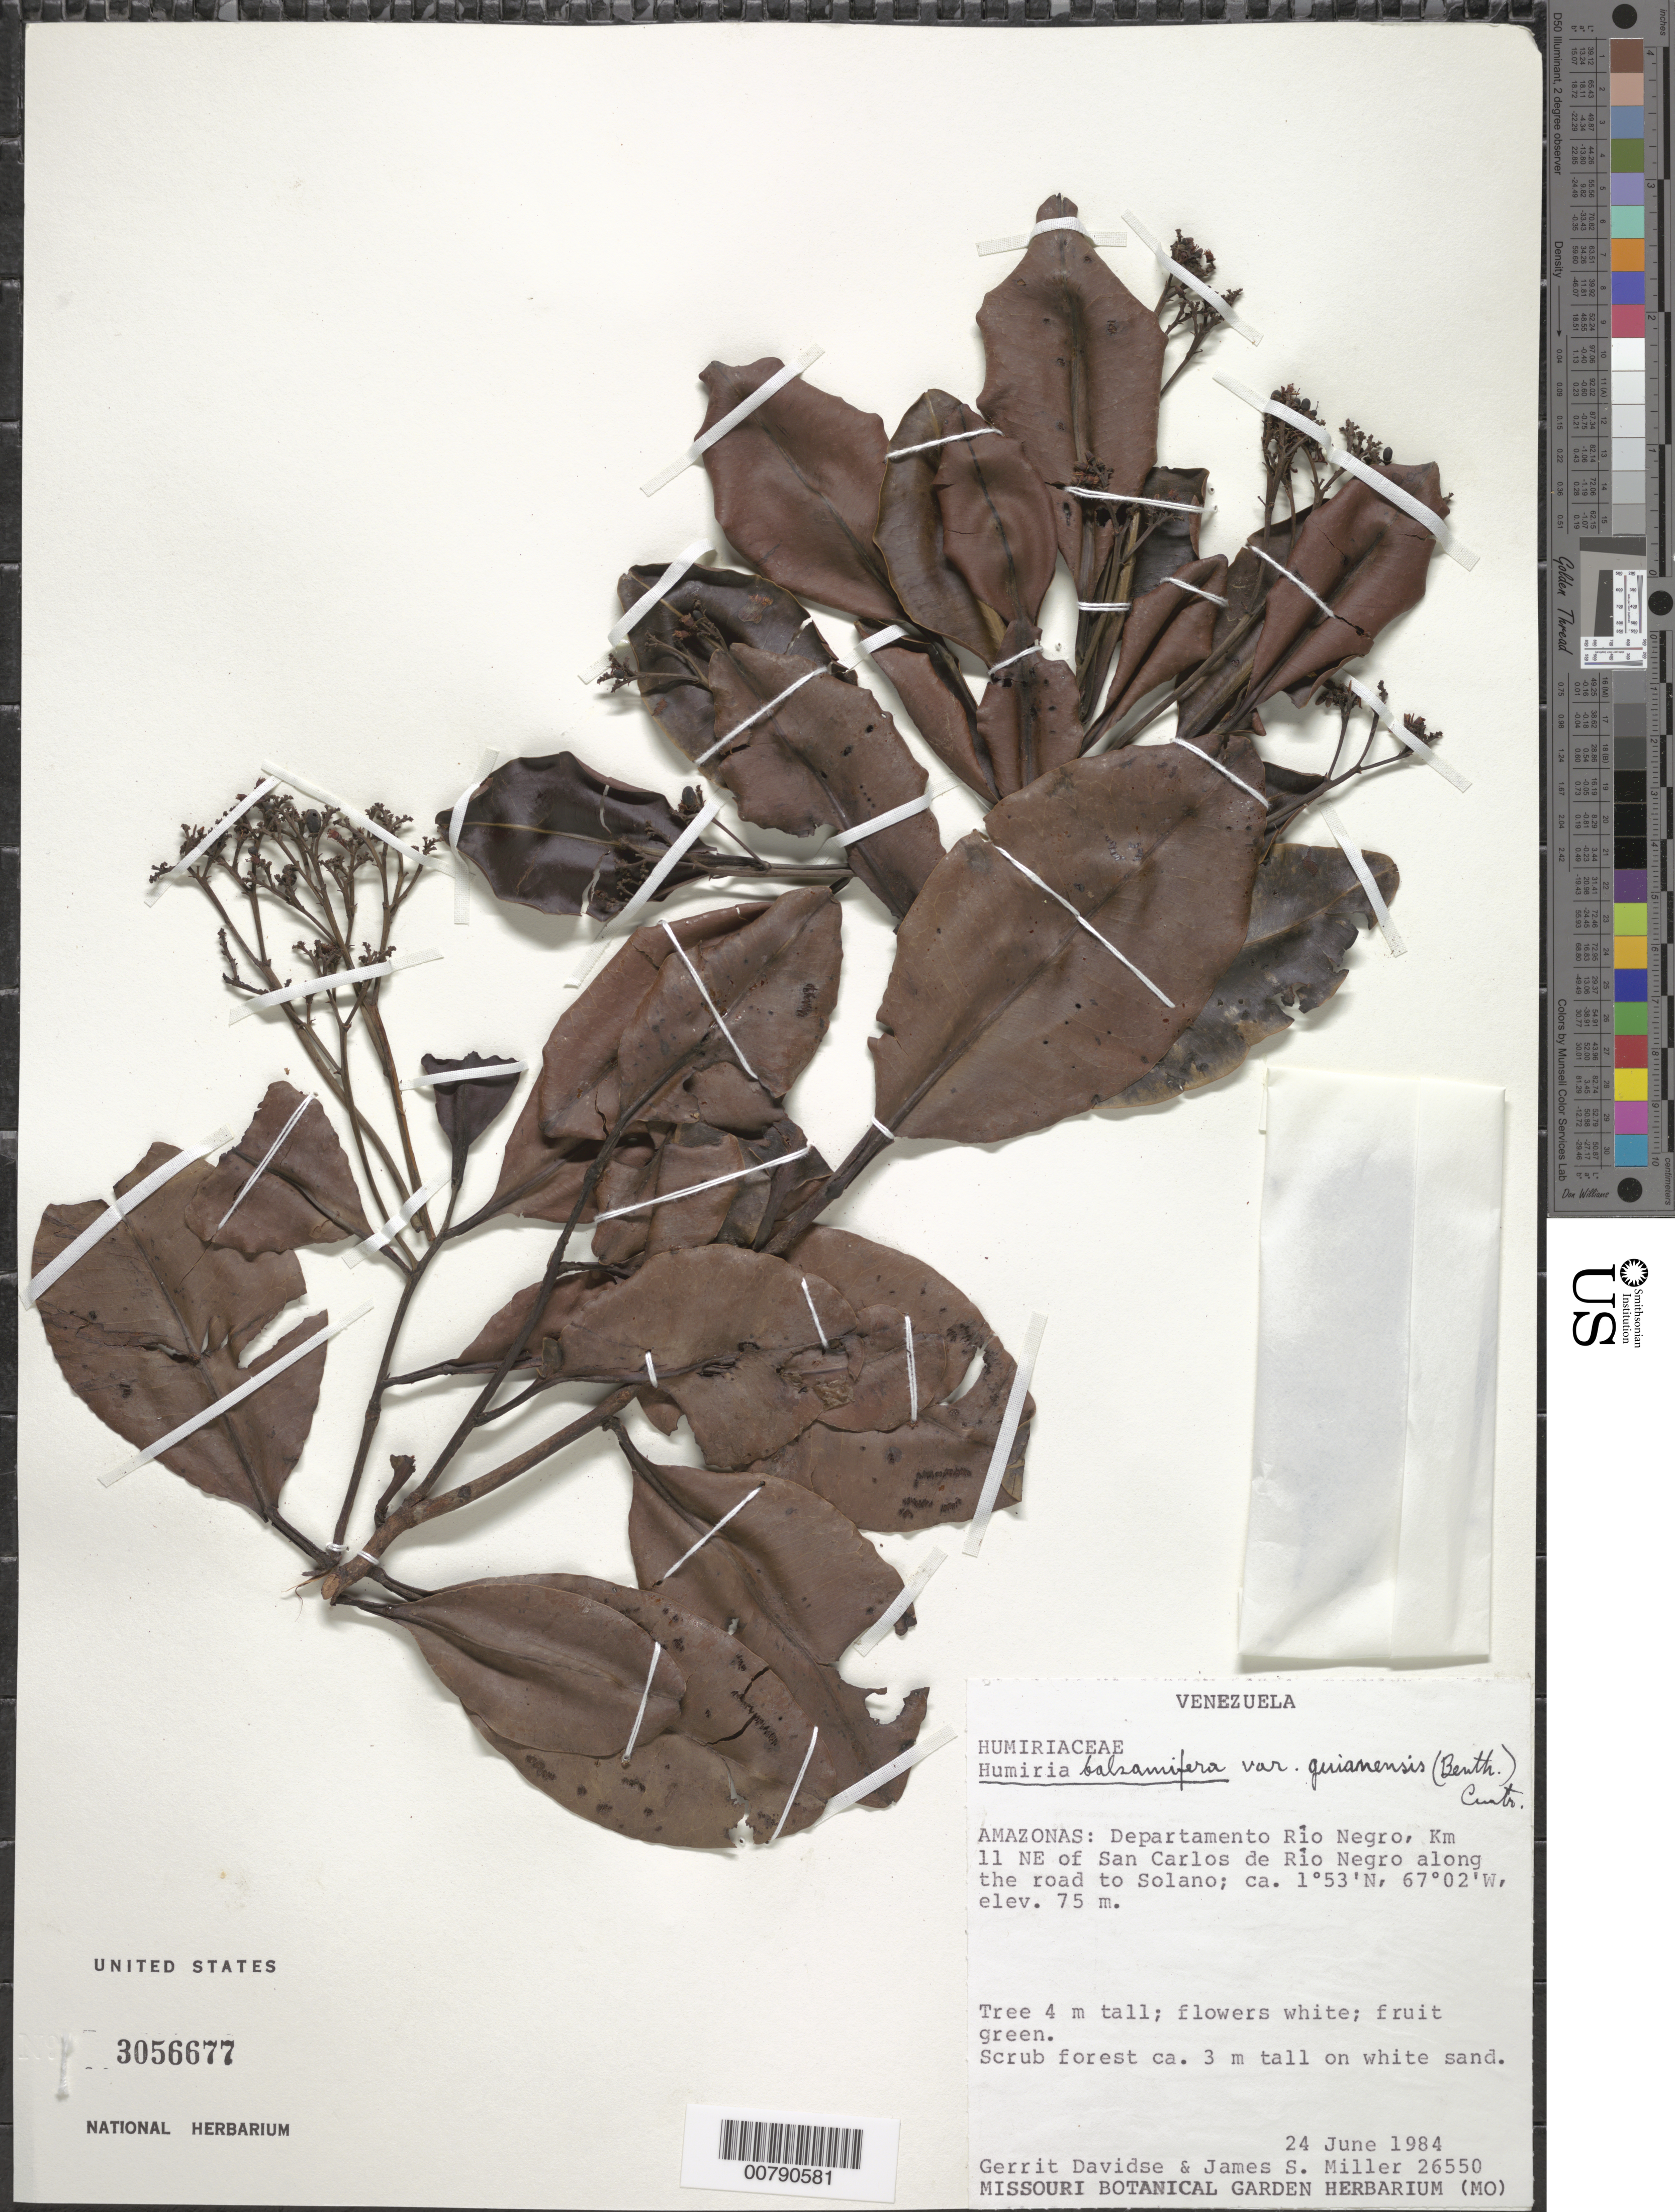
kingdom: Plantae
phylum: Tracheophyta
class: Magnoliopsida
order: Malpighiales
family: Humiriaceae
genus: Humiria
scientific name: Humiria balsamifera var. guianensis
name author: (Benth.) Cuatrec.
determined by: Cuatrecasas, J.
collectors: G. Davidse & J. S. Miller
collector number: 26550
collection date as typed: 24-Jun-84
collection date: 1984-06-24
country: Venezuela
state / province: Amazonas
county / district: Río Negro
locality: San Carlos de Río Negro, km 11 NE along the road to Solano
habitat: Scrub forest ca 3m tall on white sand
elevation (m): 75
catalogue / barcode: US 3056677